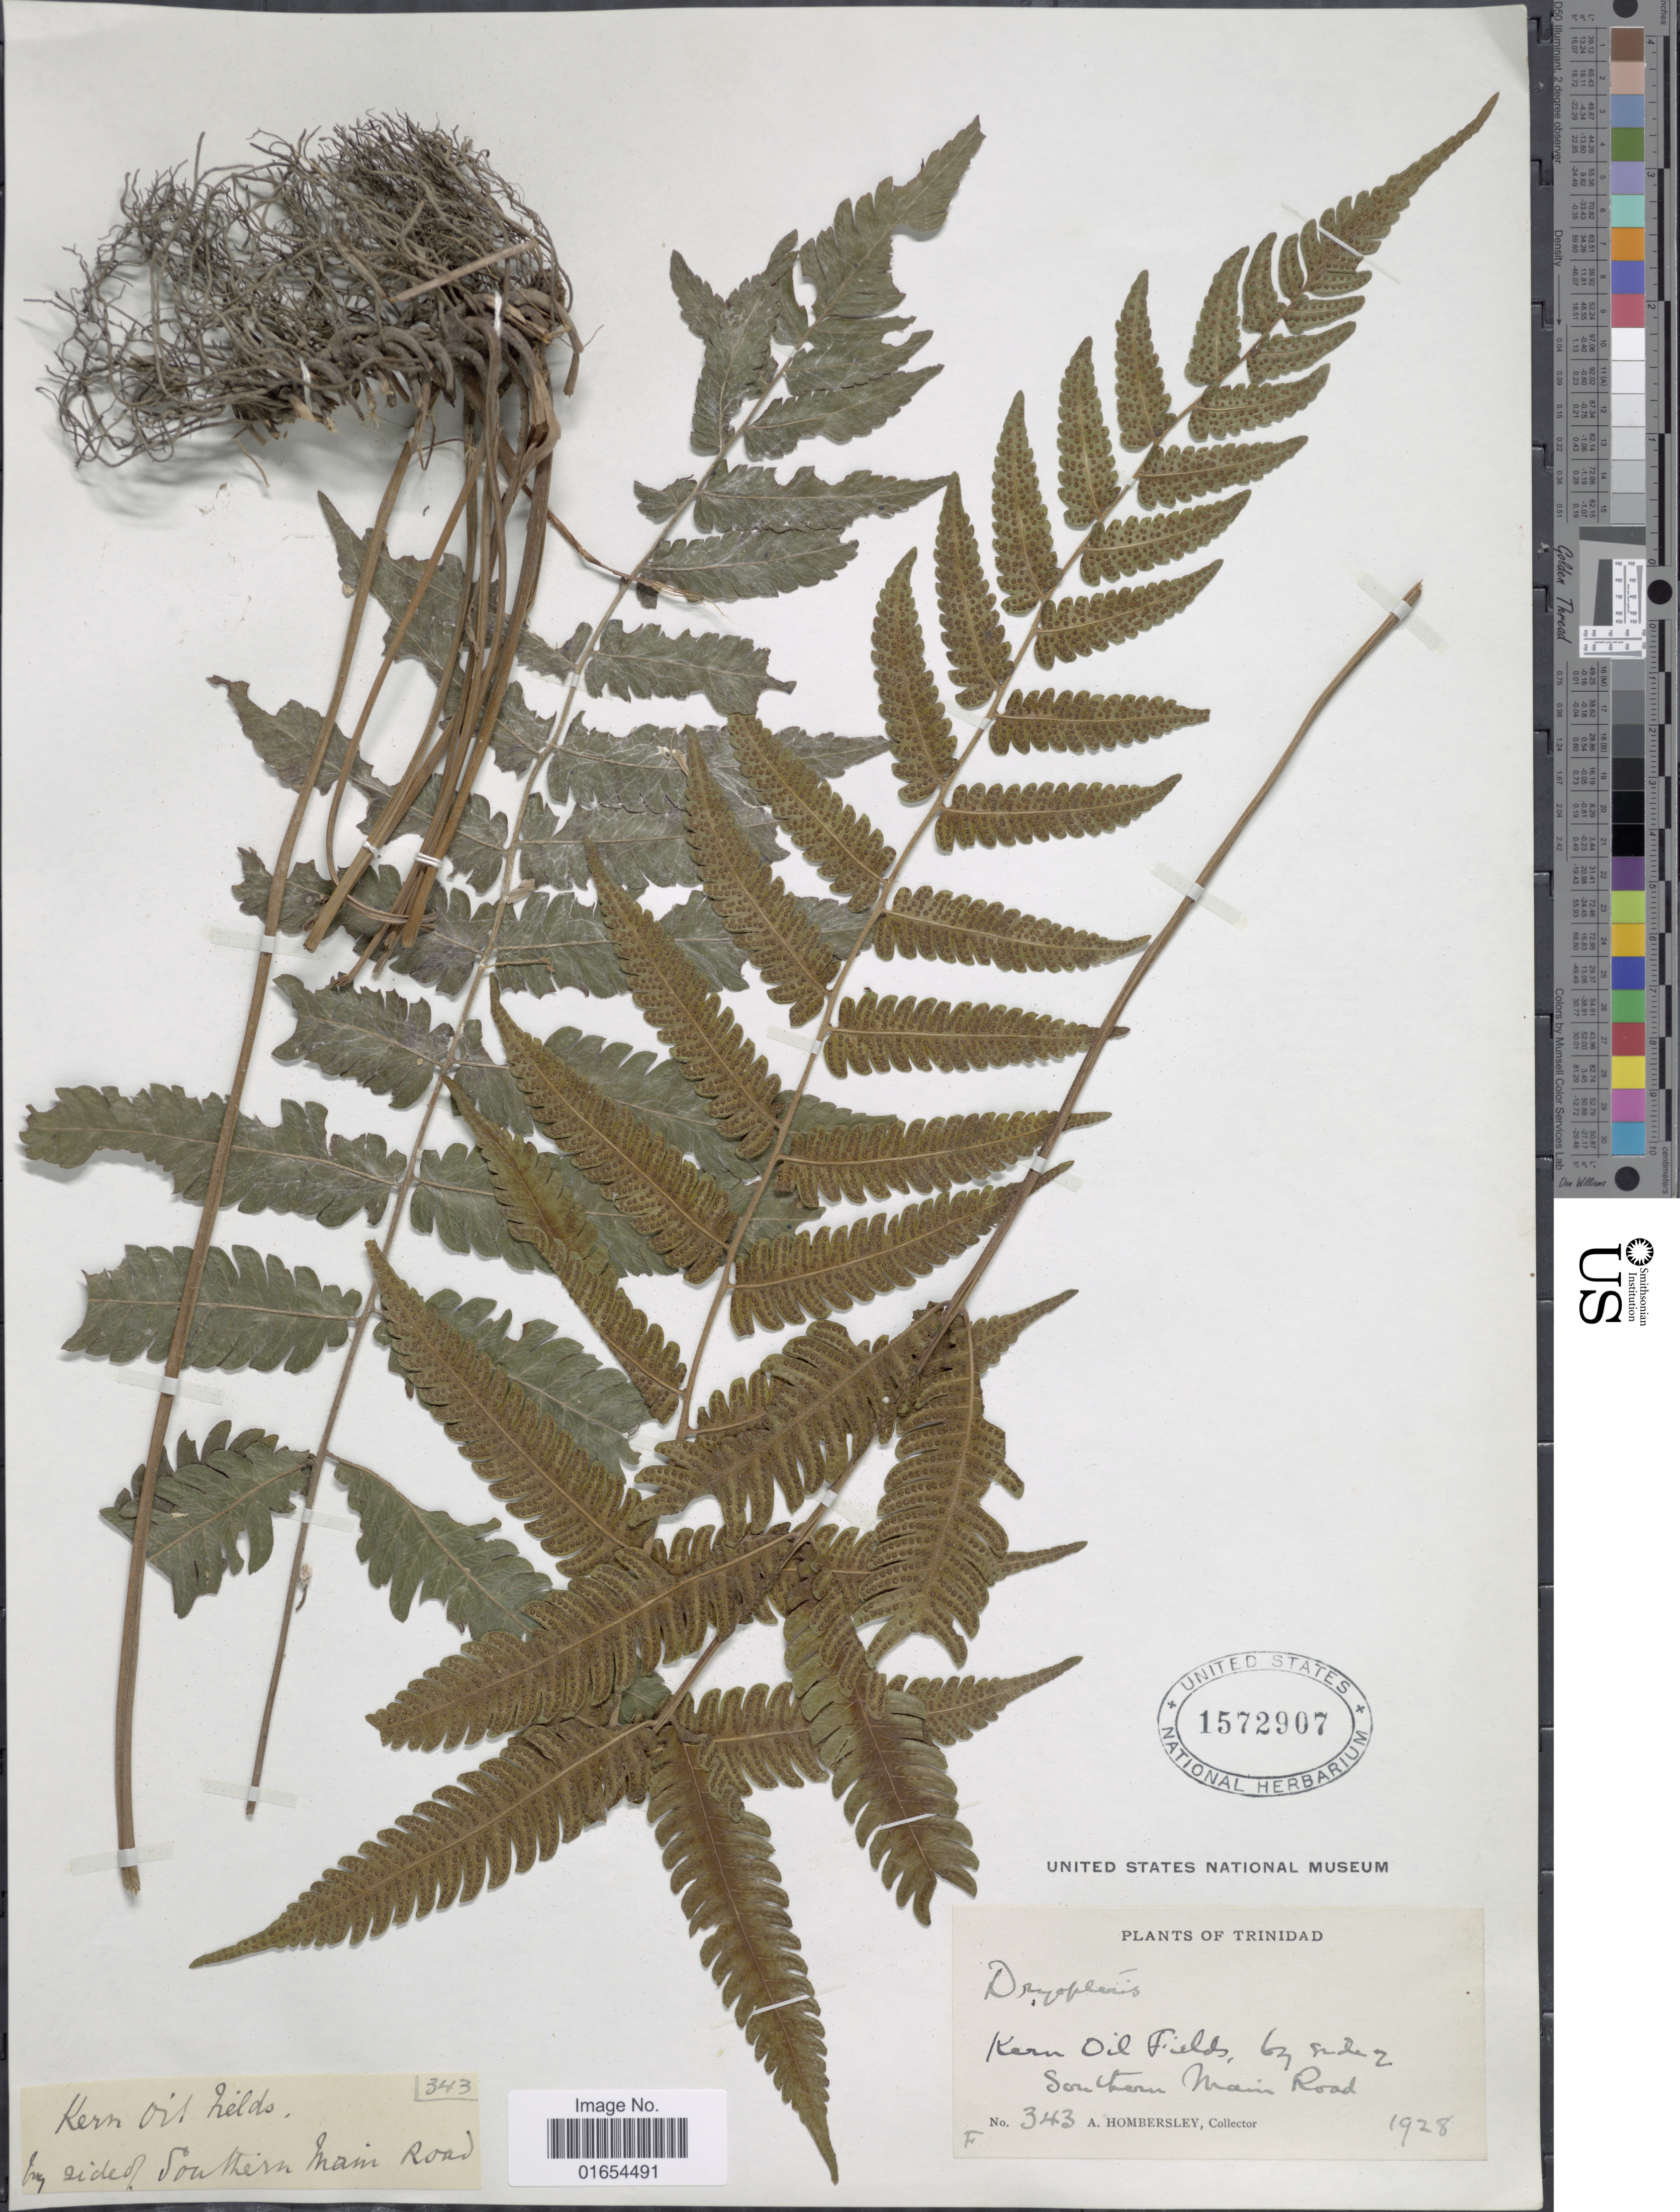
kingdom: Plantae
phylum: Tracheophyta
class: Polypodiopsida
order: Polypodiales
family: Thelypteridaceae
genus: Goniopteris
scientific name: Goniopteris abrupta (Desv.) comb. nov., ined 2015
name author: (Desv.)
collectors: A. Hombersley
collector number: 343F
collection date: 1928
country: Trinidad and Tobago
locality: Trinidad, Kern Oil Fields, by side of Southern Main Road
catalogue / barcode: US 1572907